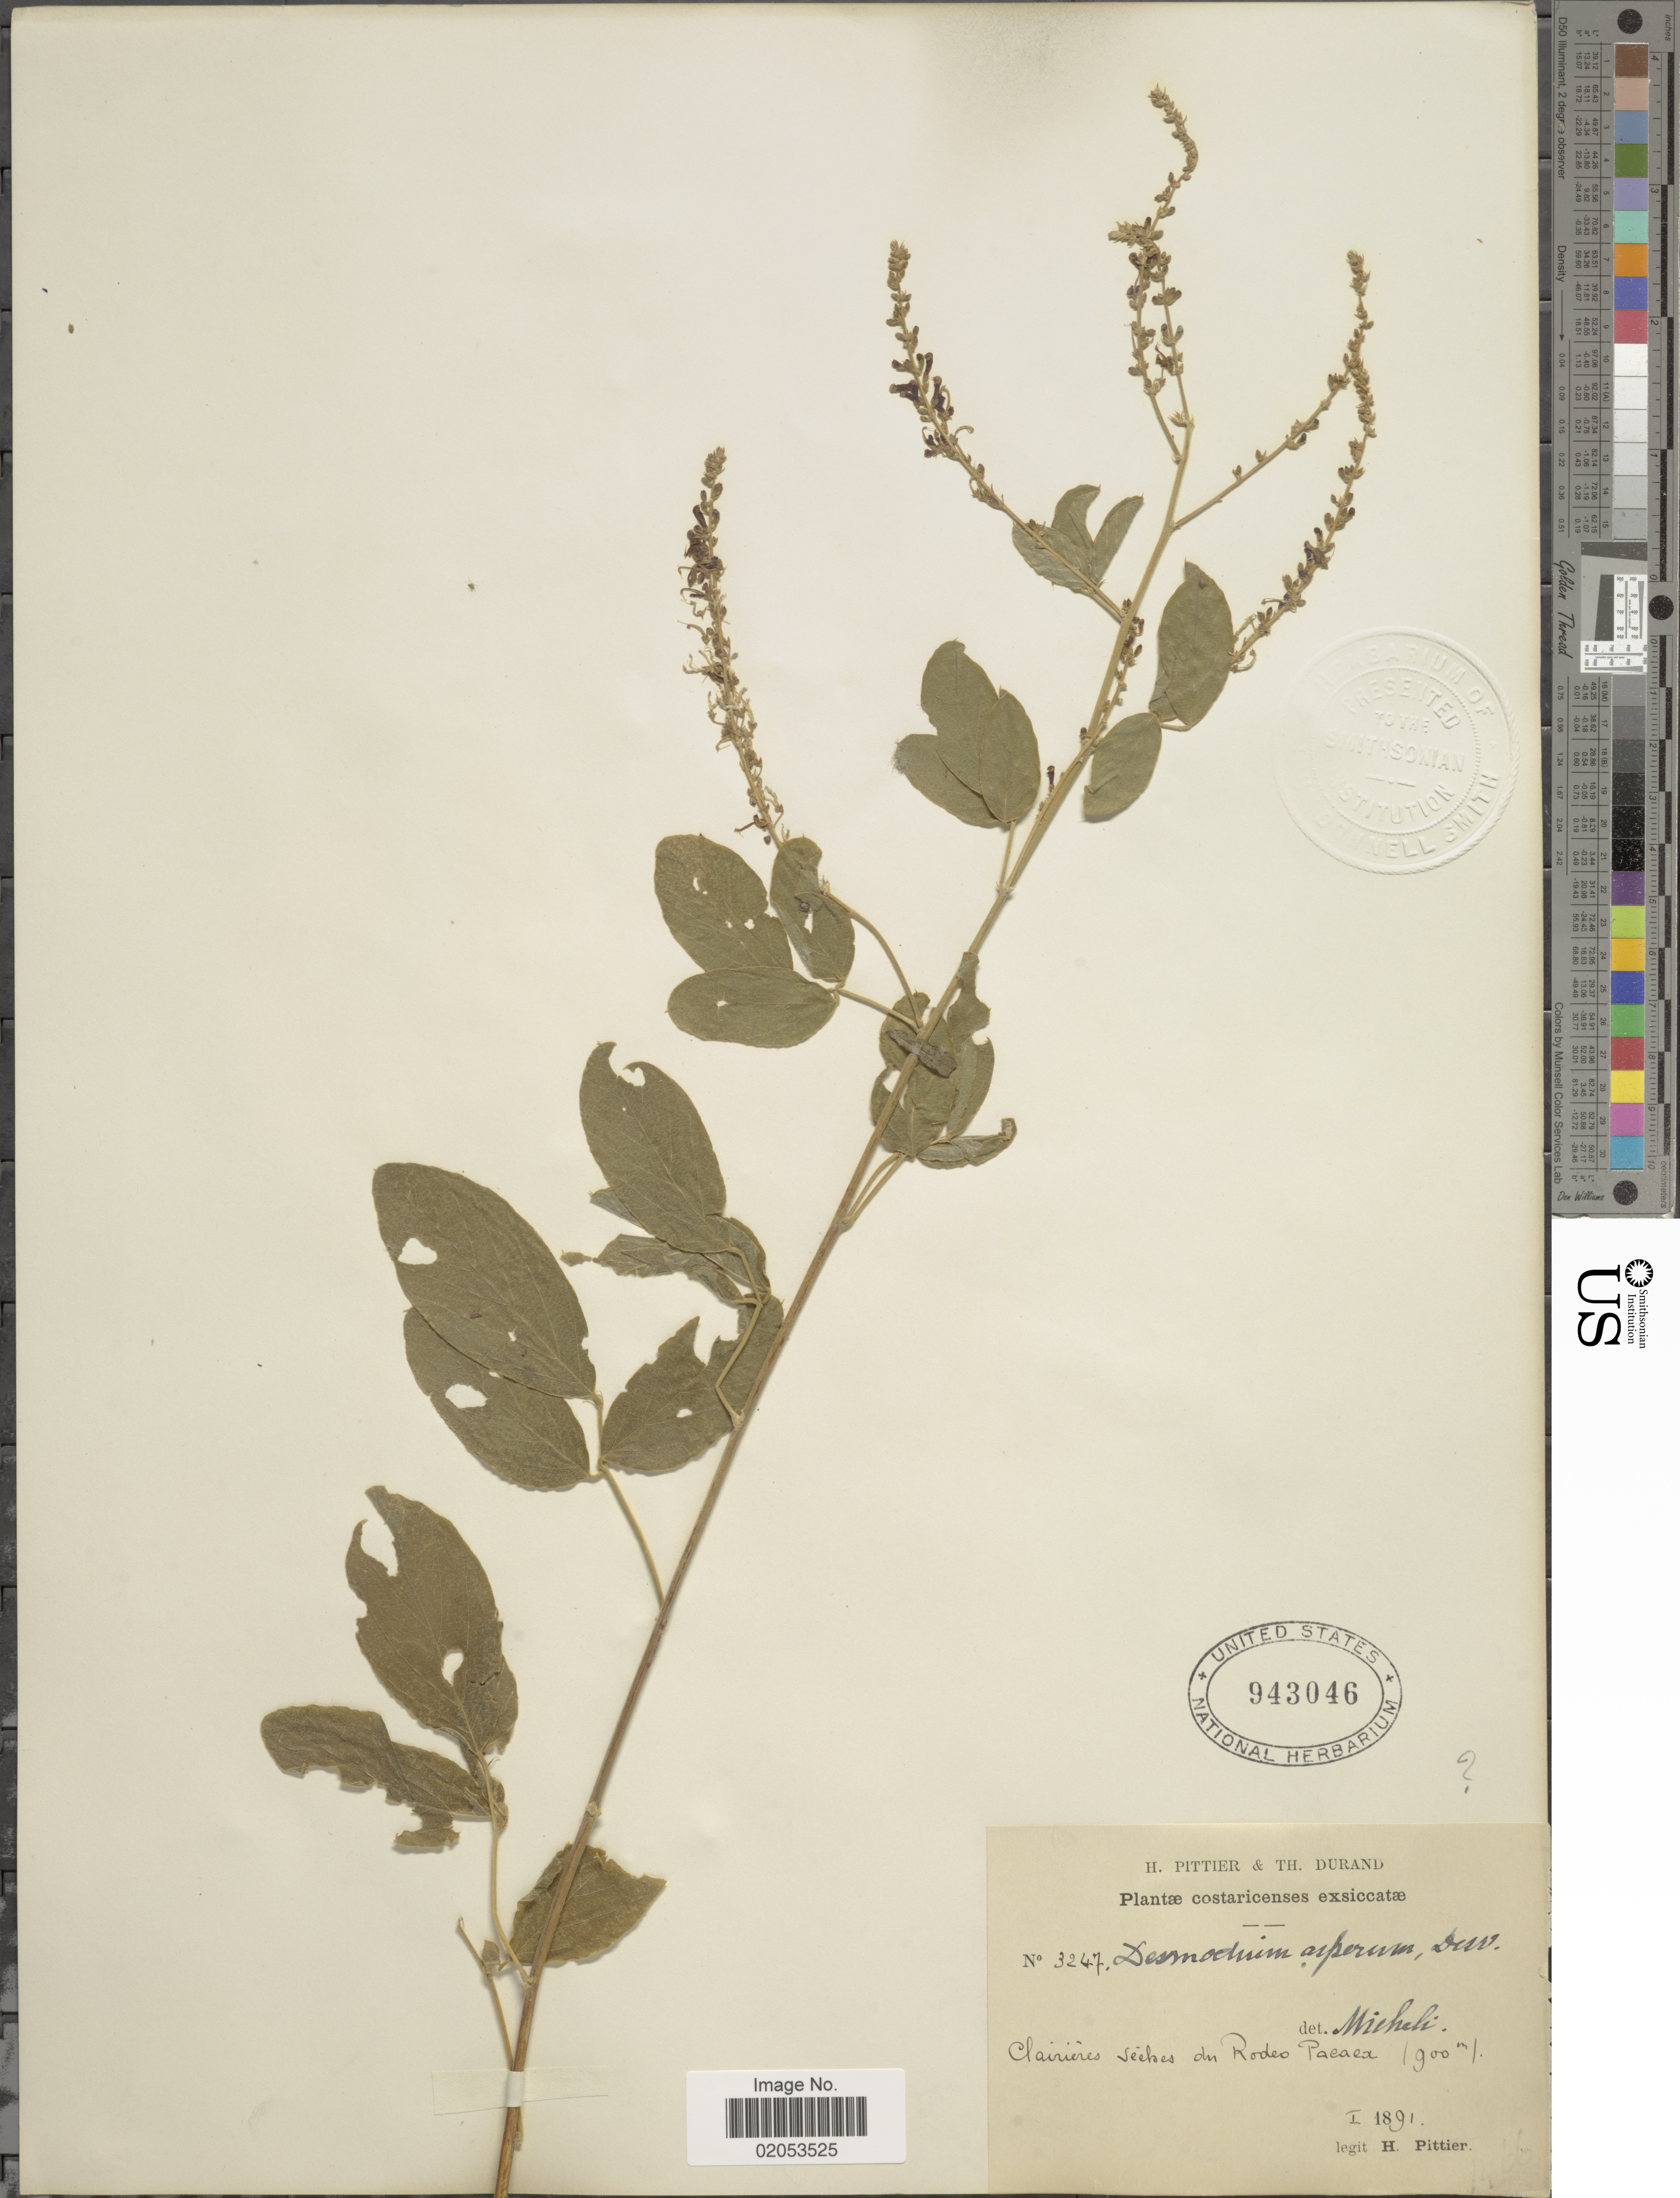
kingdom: Plantae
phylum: Tracheophyta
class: Magnoliopsida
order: Fabales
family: Fabaceae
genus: Desmodium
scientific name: Desmodium distortum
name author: (Aubl.) J.F. Macbr.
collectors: H. F. Pittier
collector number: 3247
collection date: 1891-01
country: Costa Rica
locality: Clairieres seches du Rodeo Pacaca [dry clearings of Rodeo Pacaca]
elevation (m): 900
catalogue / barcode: US 943046